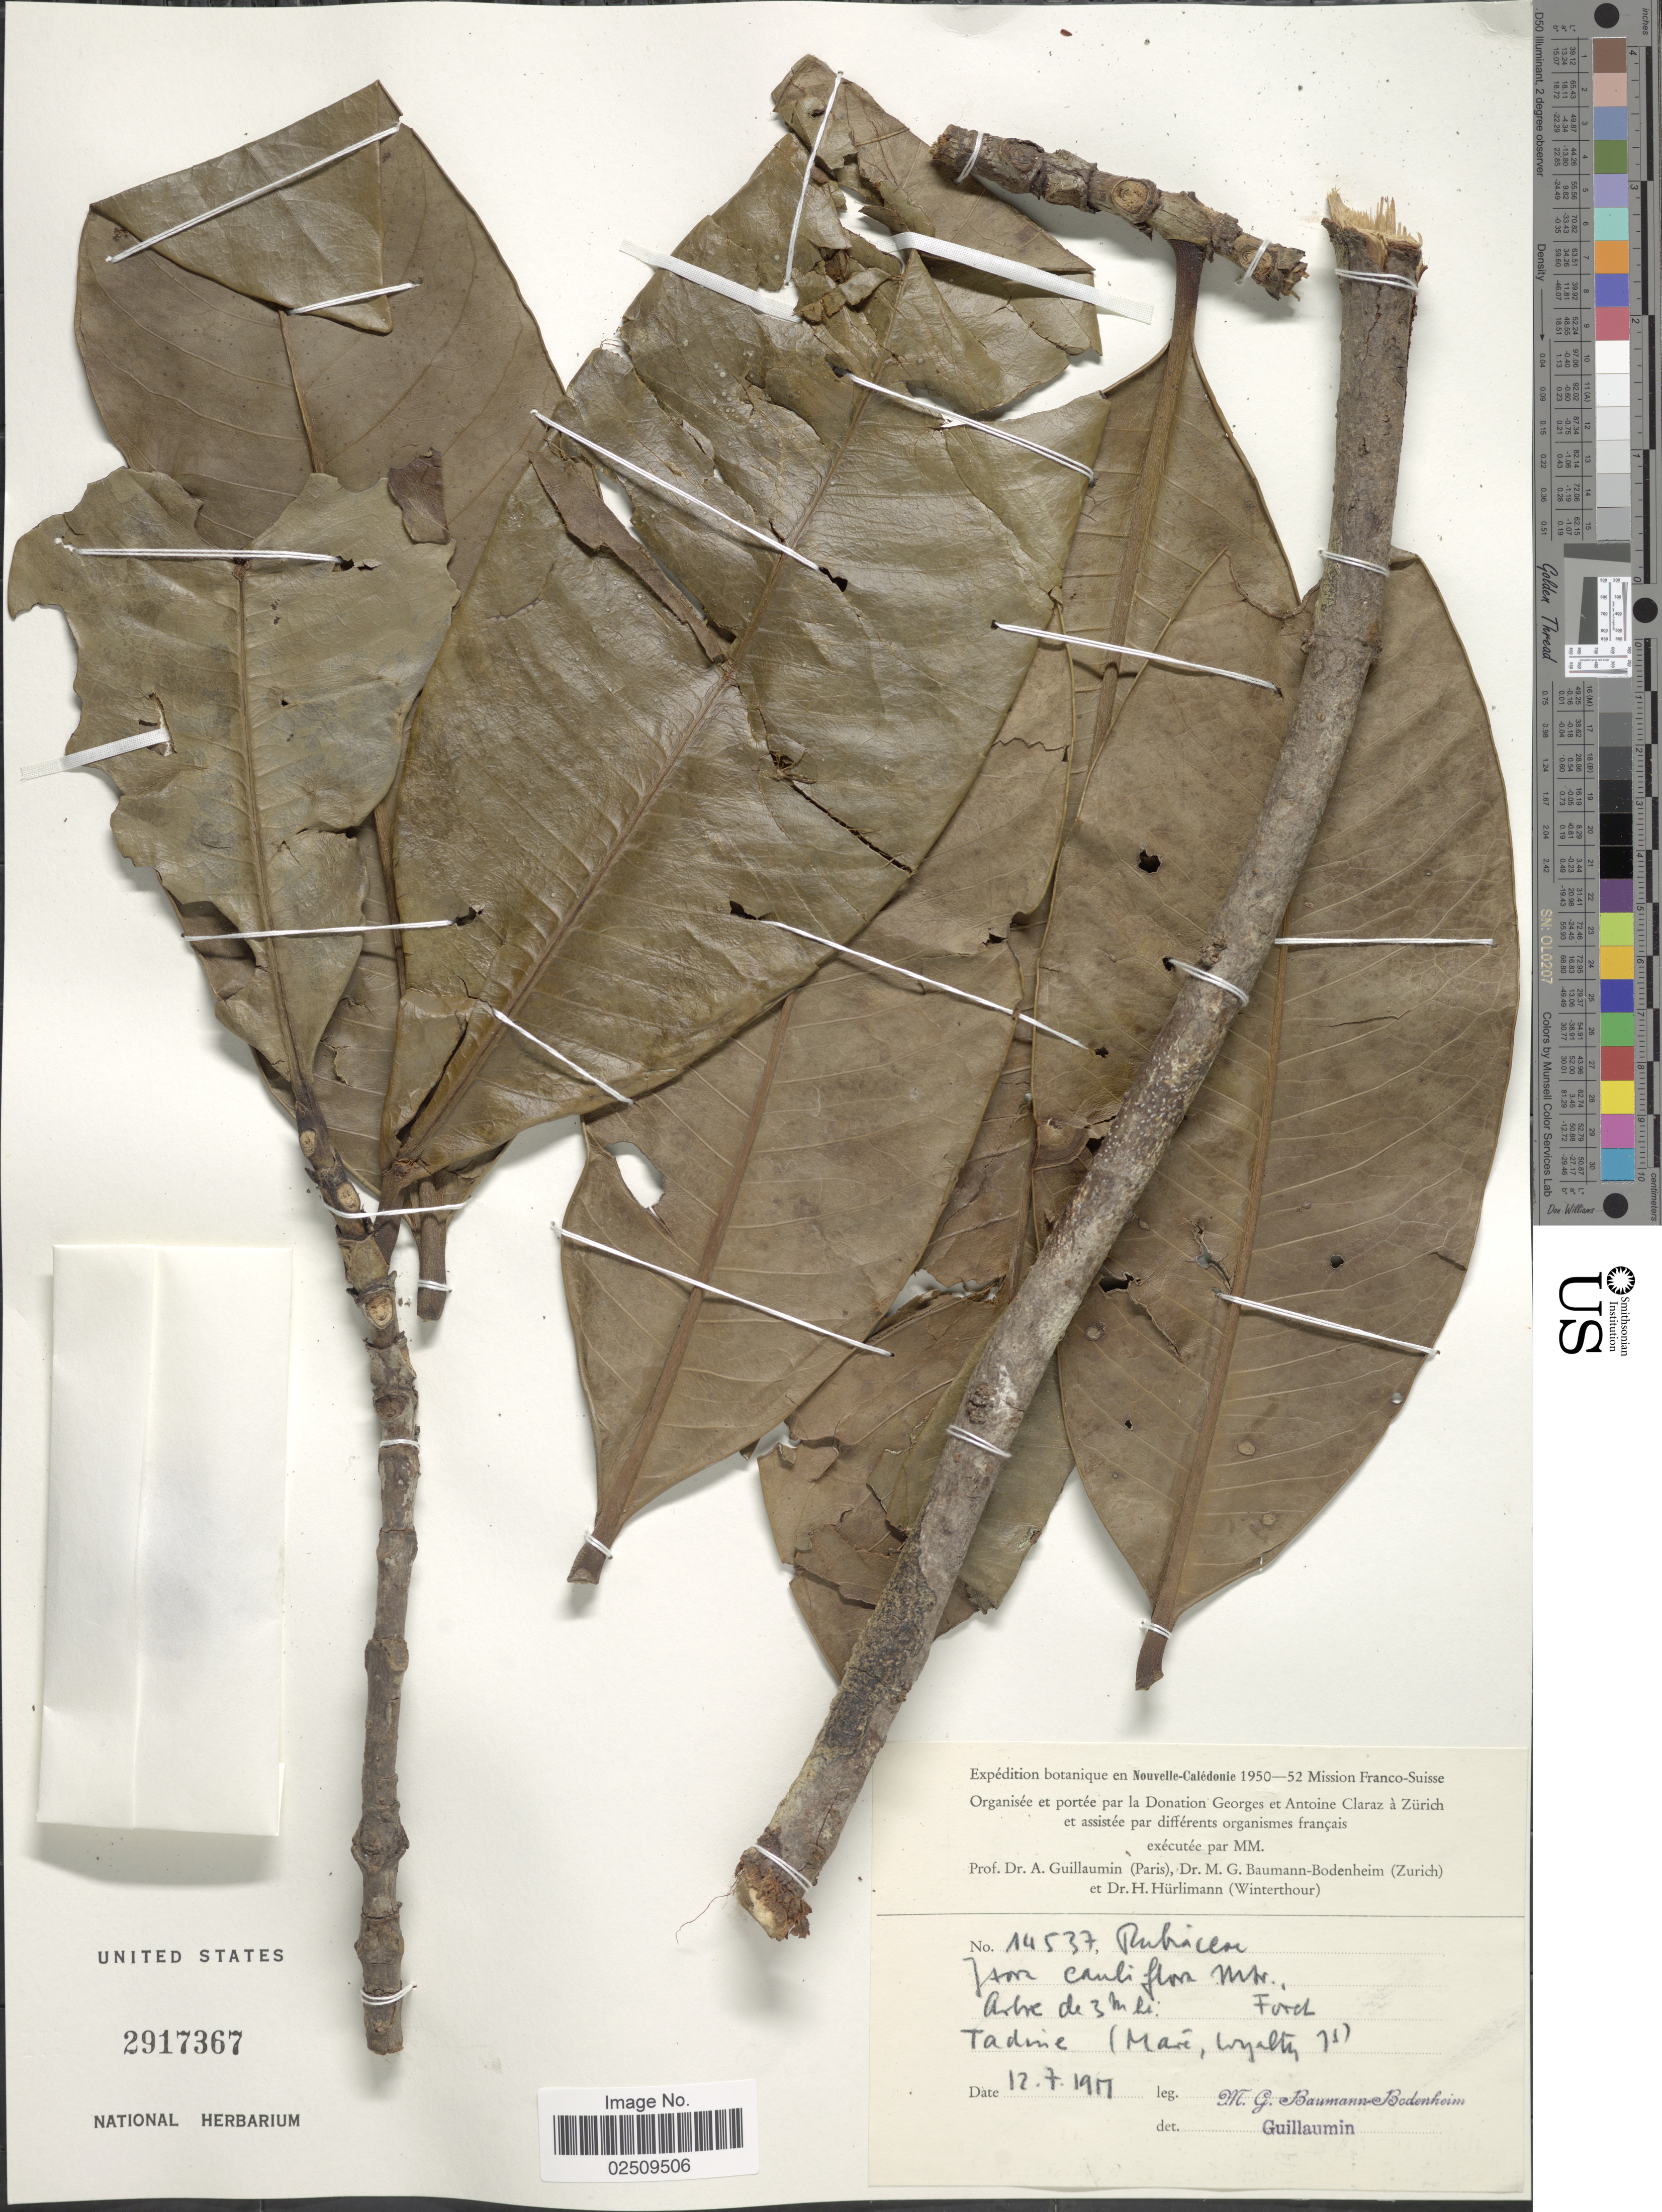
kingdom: Plantae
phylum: Tracheophyta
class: Magnoliopsida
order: Gentianales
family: Rubiaceae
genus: Ixora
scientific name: Ixora cauliflora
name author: Montrouz.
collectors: M. G. Baumann-Bodenheim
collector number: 14537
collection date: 1951-07-12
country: New Caledonia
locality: Tadine (Maré, [illegible text])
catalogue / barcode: US 2917367